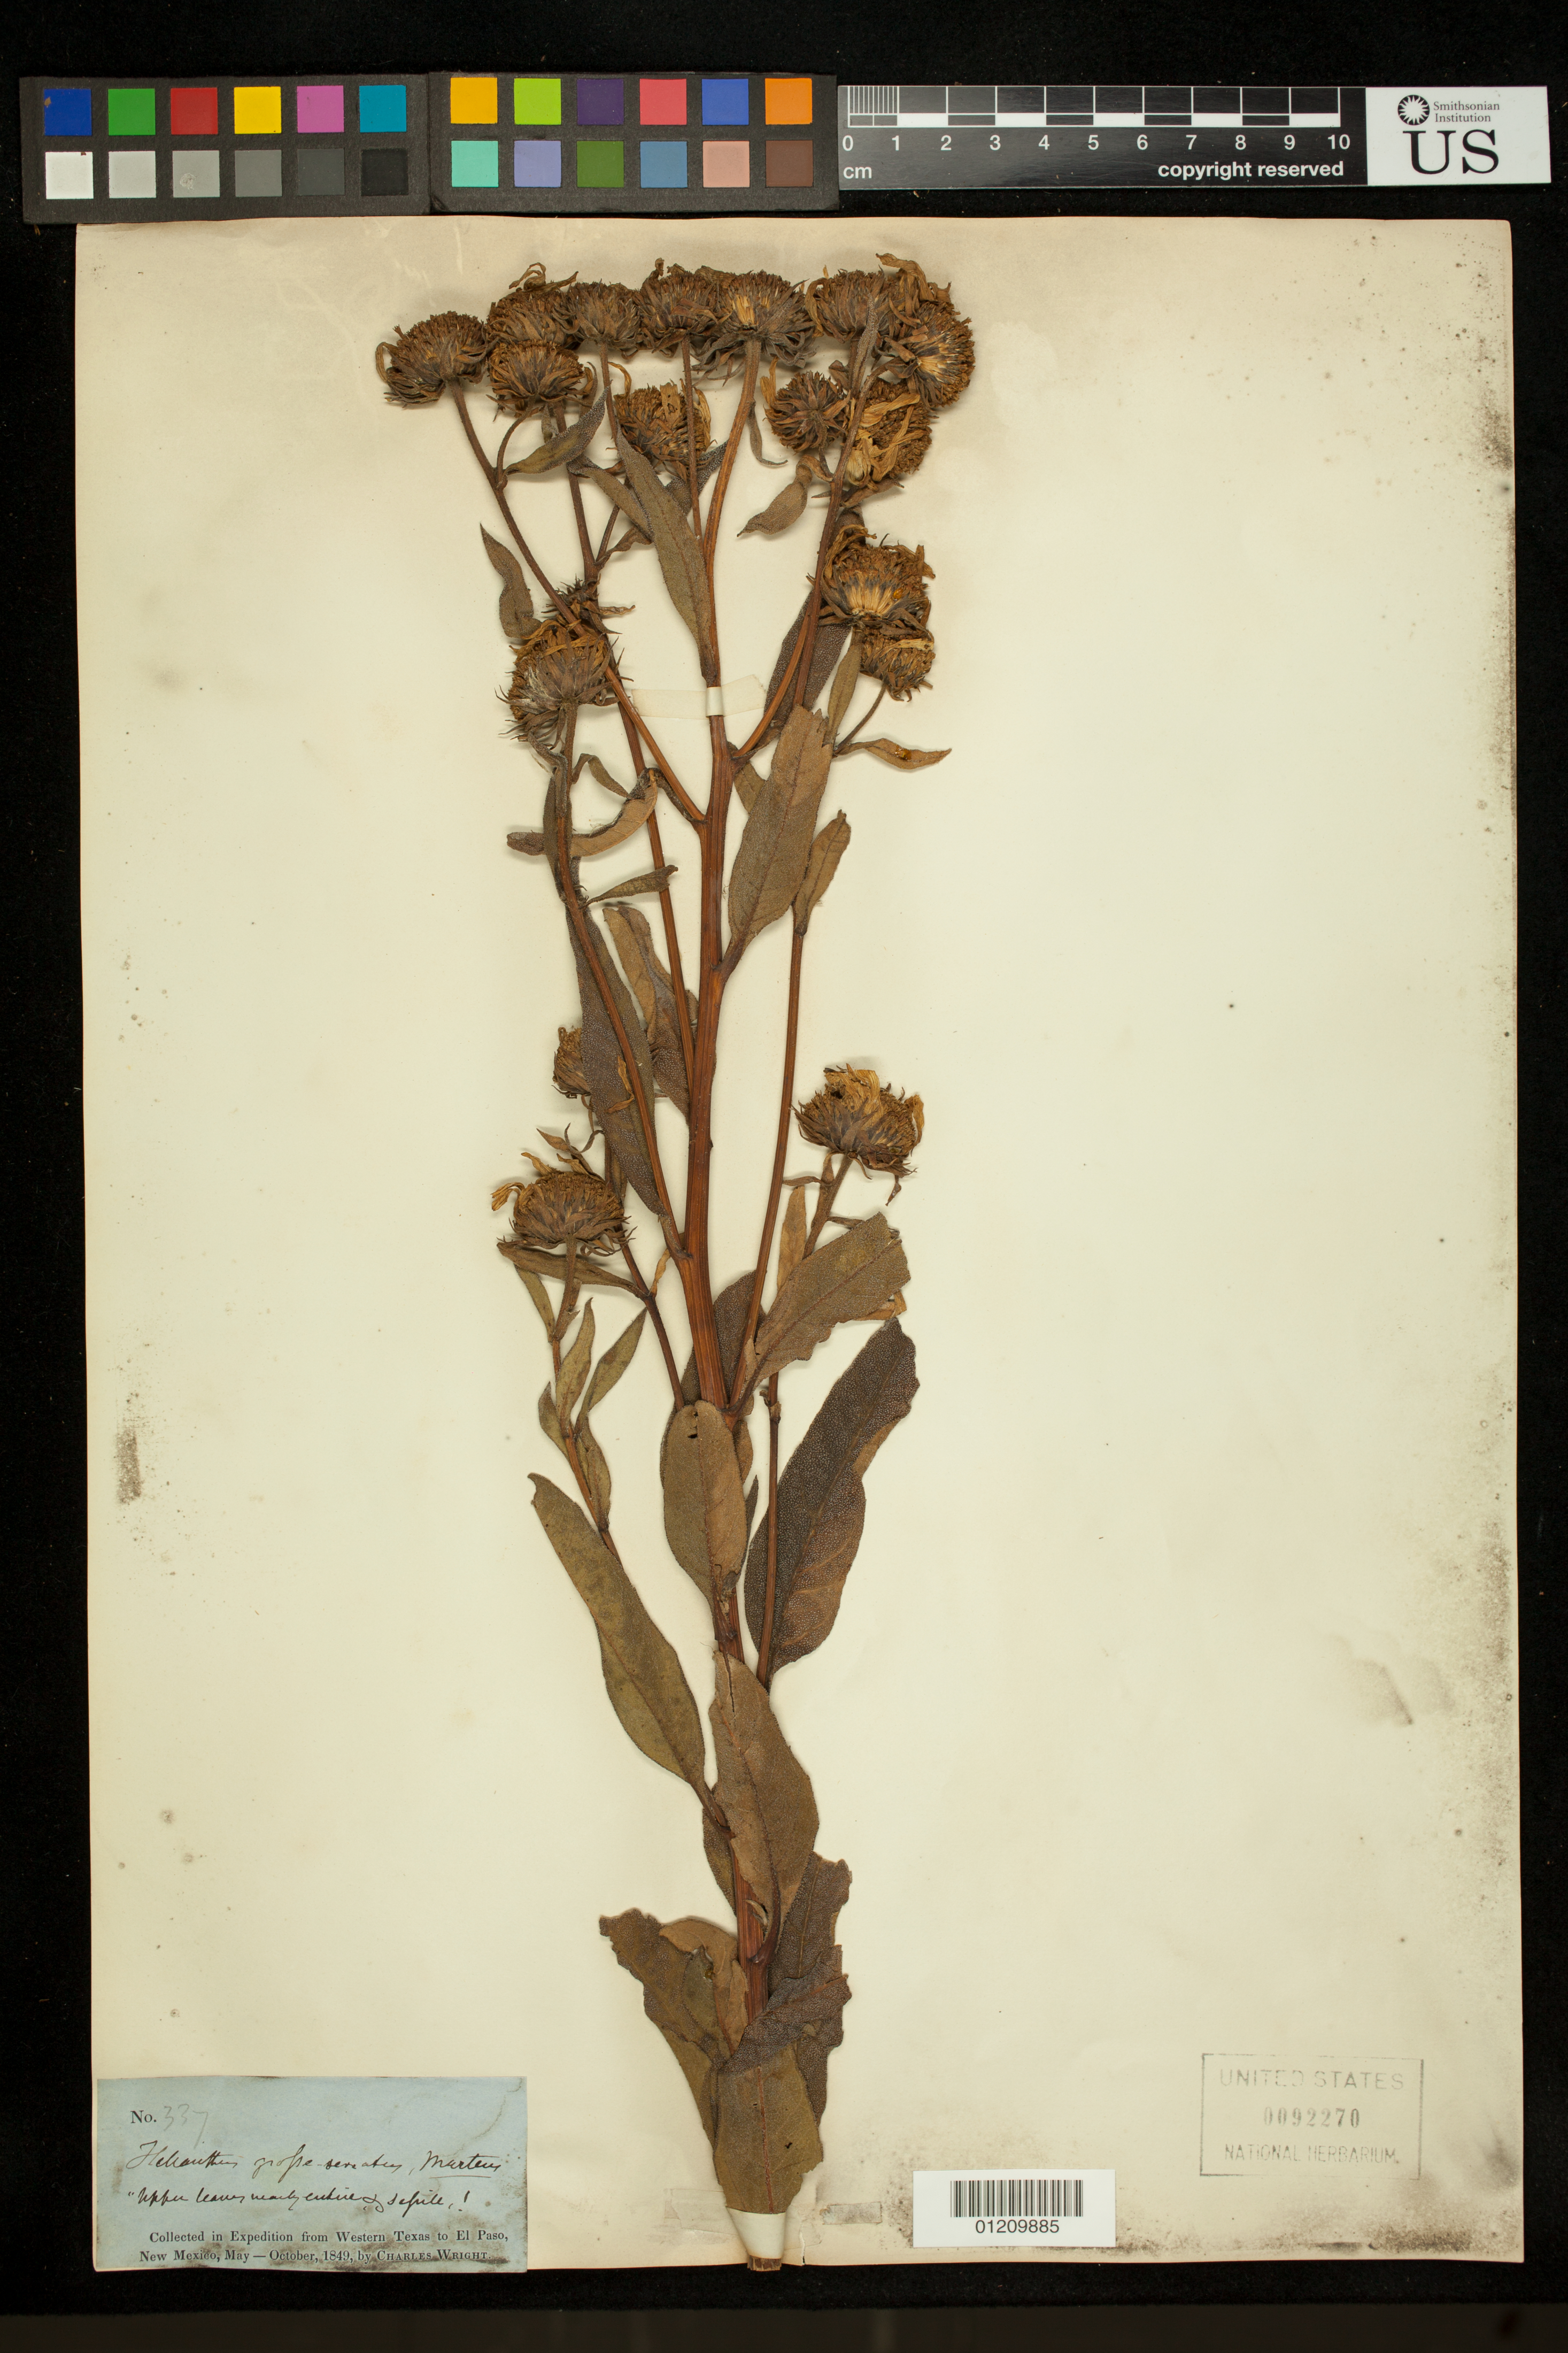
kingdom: Plantae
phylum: Tracheophyta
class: Magnoliopsida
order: Asterales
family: Asteraceae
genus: Helianthus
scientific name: Helianthus grosseserratus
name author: M. Martens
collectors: C. Wright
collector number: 337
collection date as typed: May 1849 to -- Oct 1849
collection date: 1849-05/1849-10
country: United States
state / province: New Mexico / Texas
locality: W Texas to El Paso, New Mexico.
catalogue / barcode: US 92270